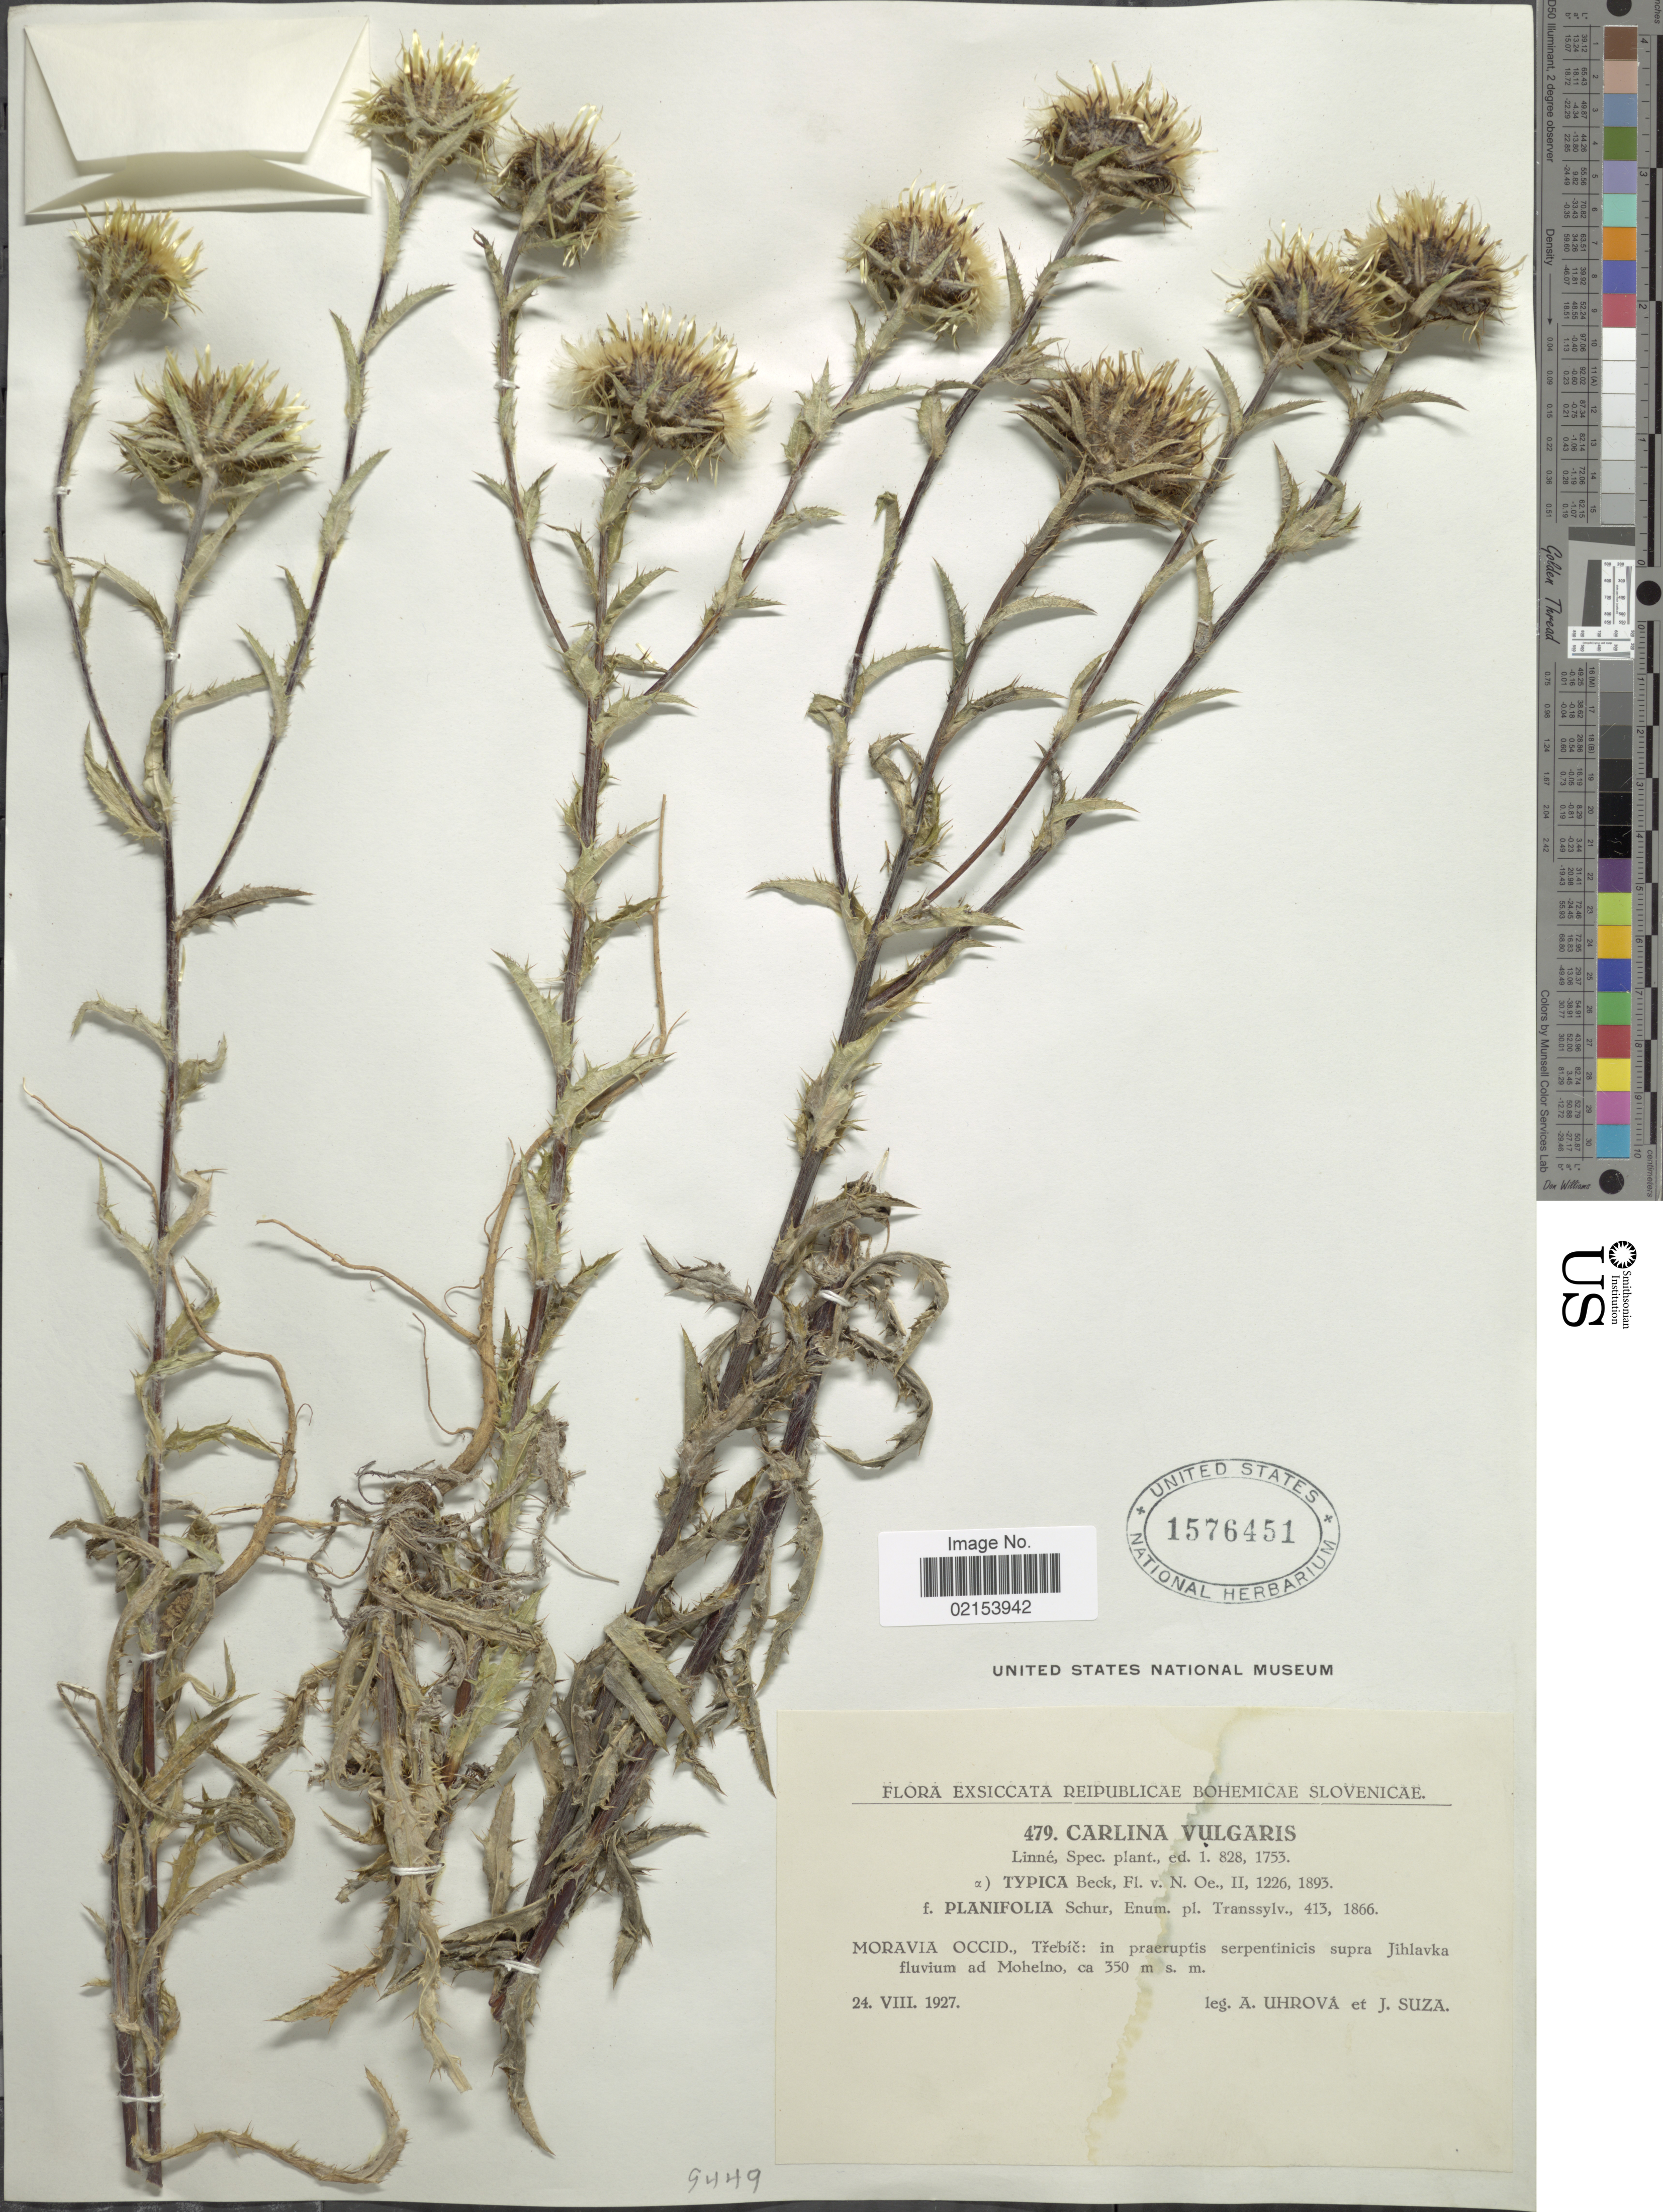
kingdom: Plantae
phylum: Tracheophyta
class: Magnoliopsida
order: Asterales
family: Asteraceae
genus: Carlina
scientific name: Carlina vulgaris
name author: L.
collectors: Uhrova & J. Suza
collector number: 479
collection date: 1927-08-24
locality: Moravia occid. Trebec, supra Jihlavka fluvium Mohelno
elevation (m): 350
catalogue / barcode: US 1576451